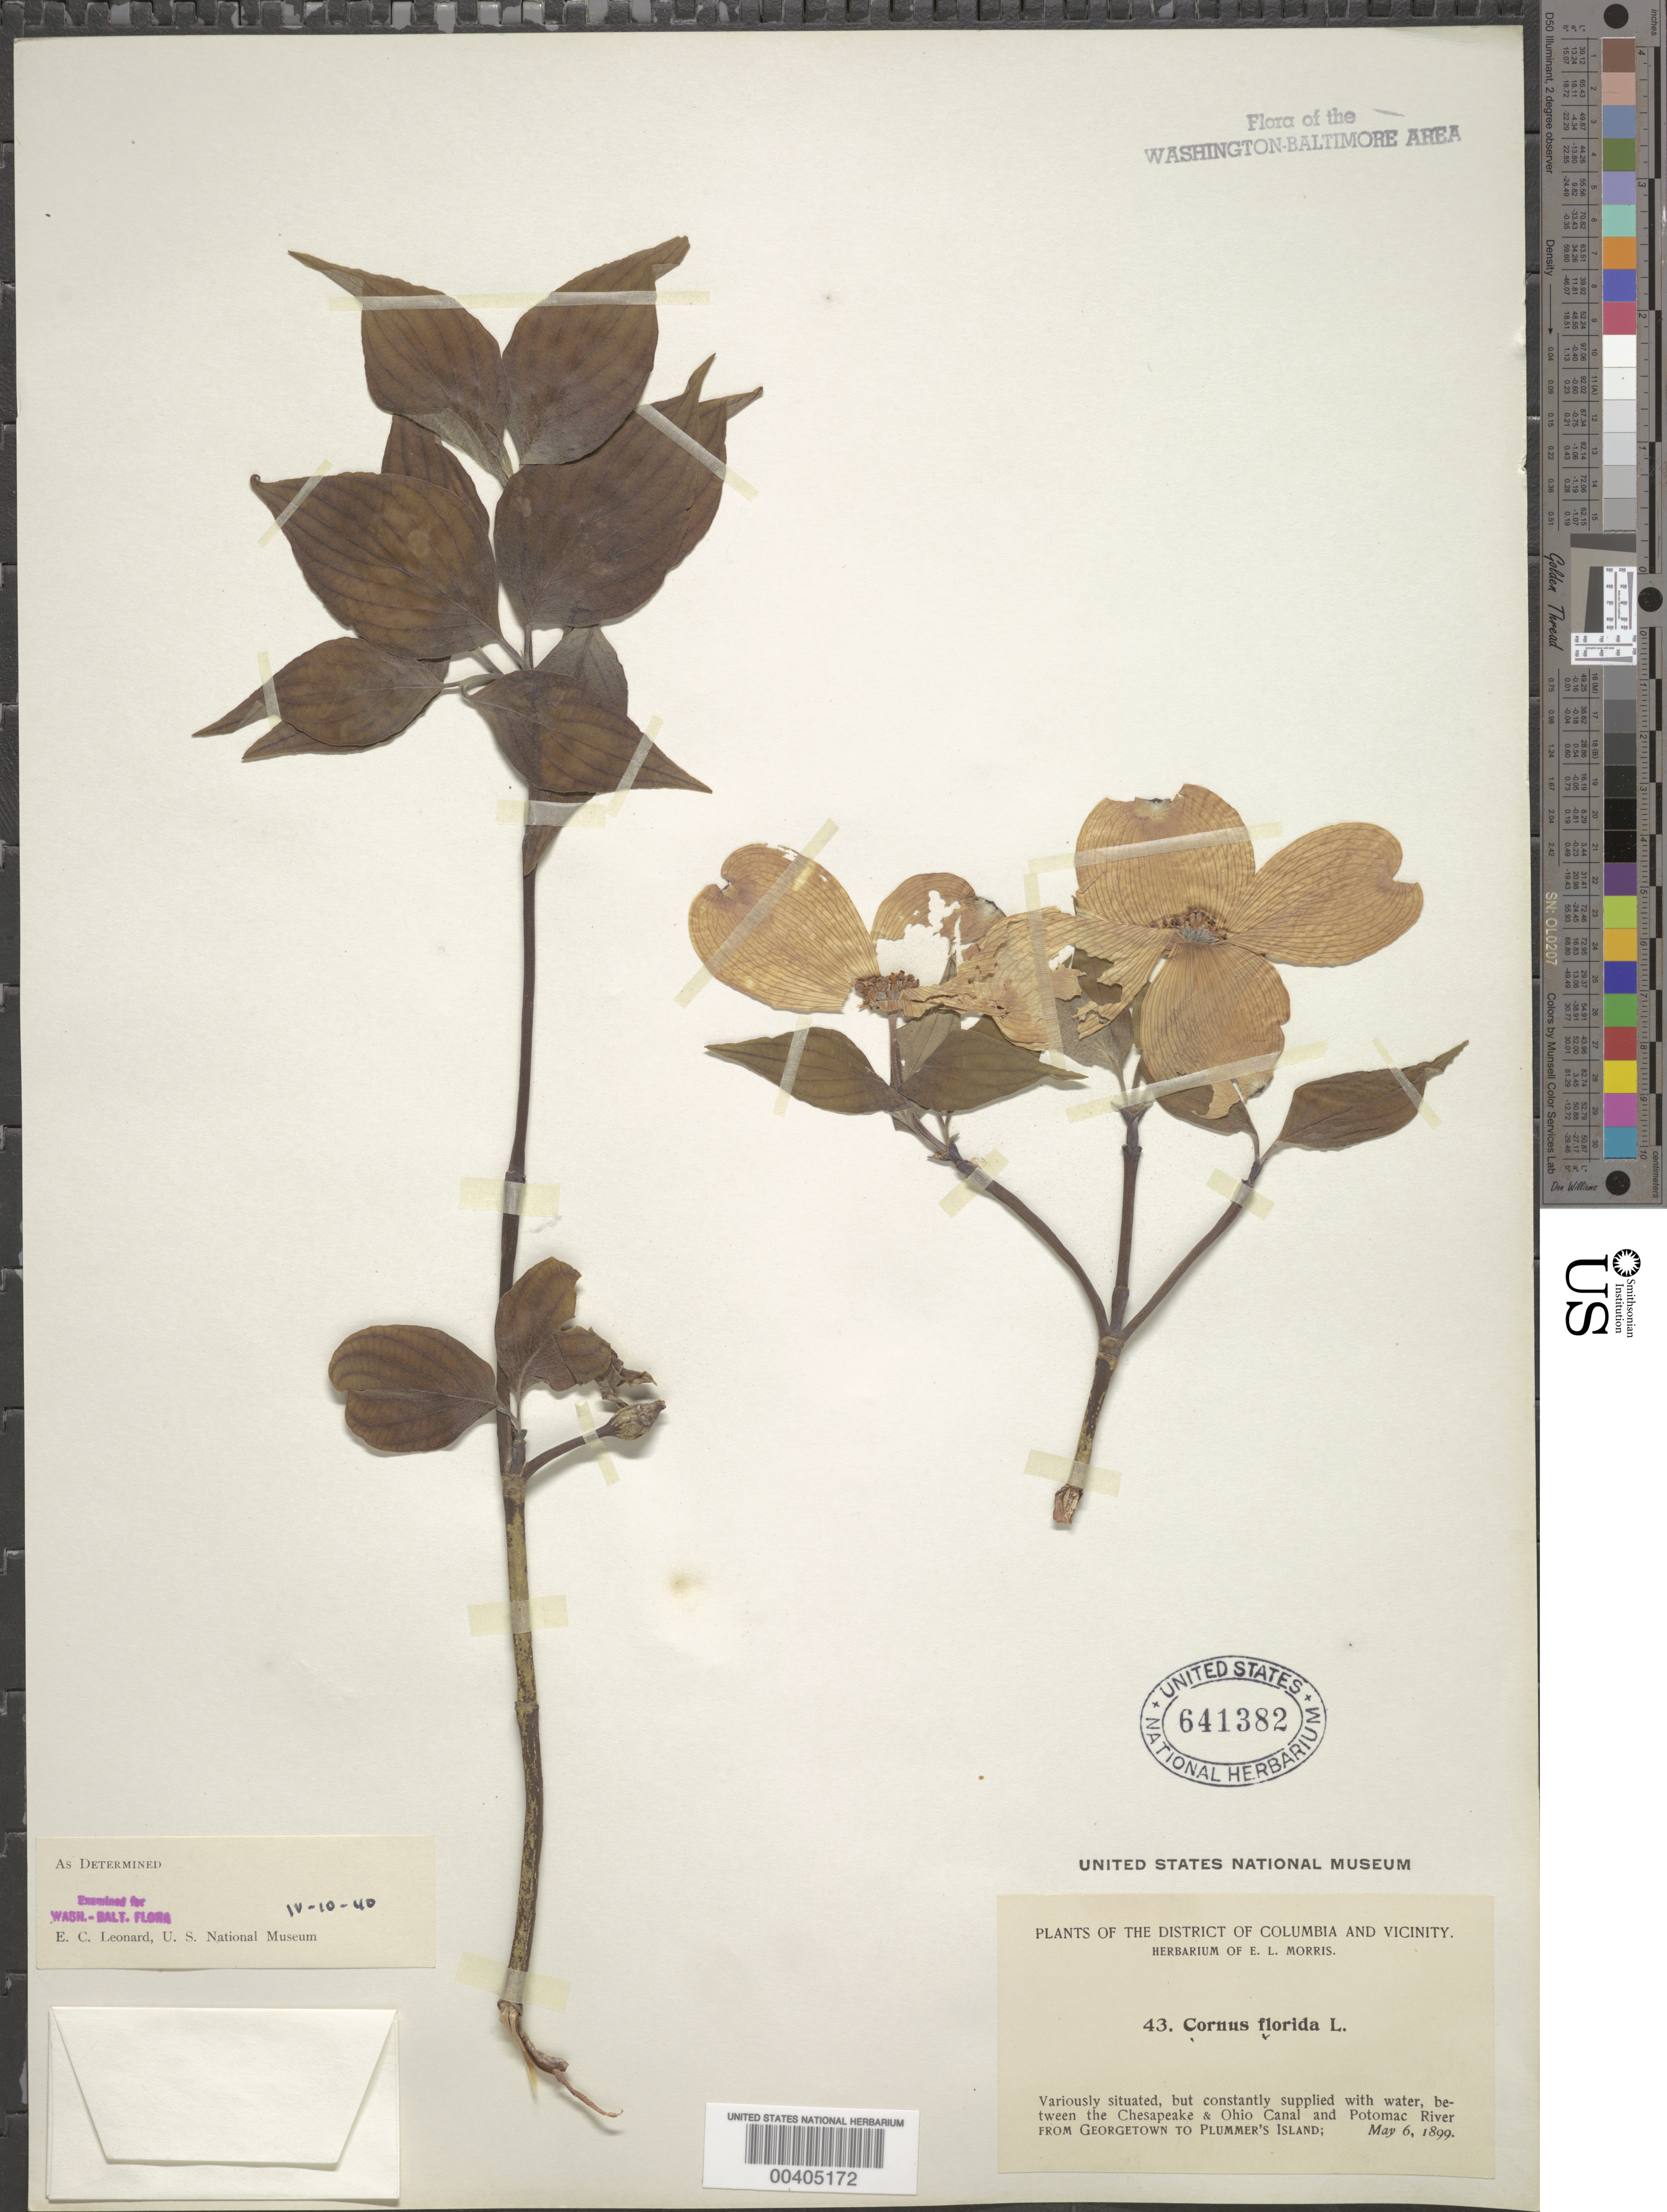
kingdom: Plantae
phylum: Tracheophyta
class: Magnoliopsida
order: Cornales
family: Cornaceae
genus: Cornus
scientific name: Cornus florida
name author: L.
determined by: Leonard, Emery C., (US)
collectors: E. L. Morris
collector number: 43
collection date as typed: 06 May 1899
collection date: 1899-05-06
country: United States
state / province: District of Columbia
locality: From Georgetown to Plummer's Island C. & O. Canal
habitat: Constantly supplied with water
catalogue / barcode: US 641382